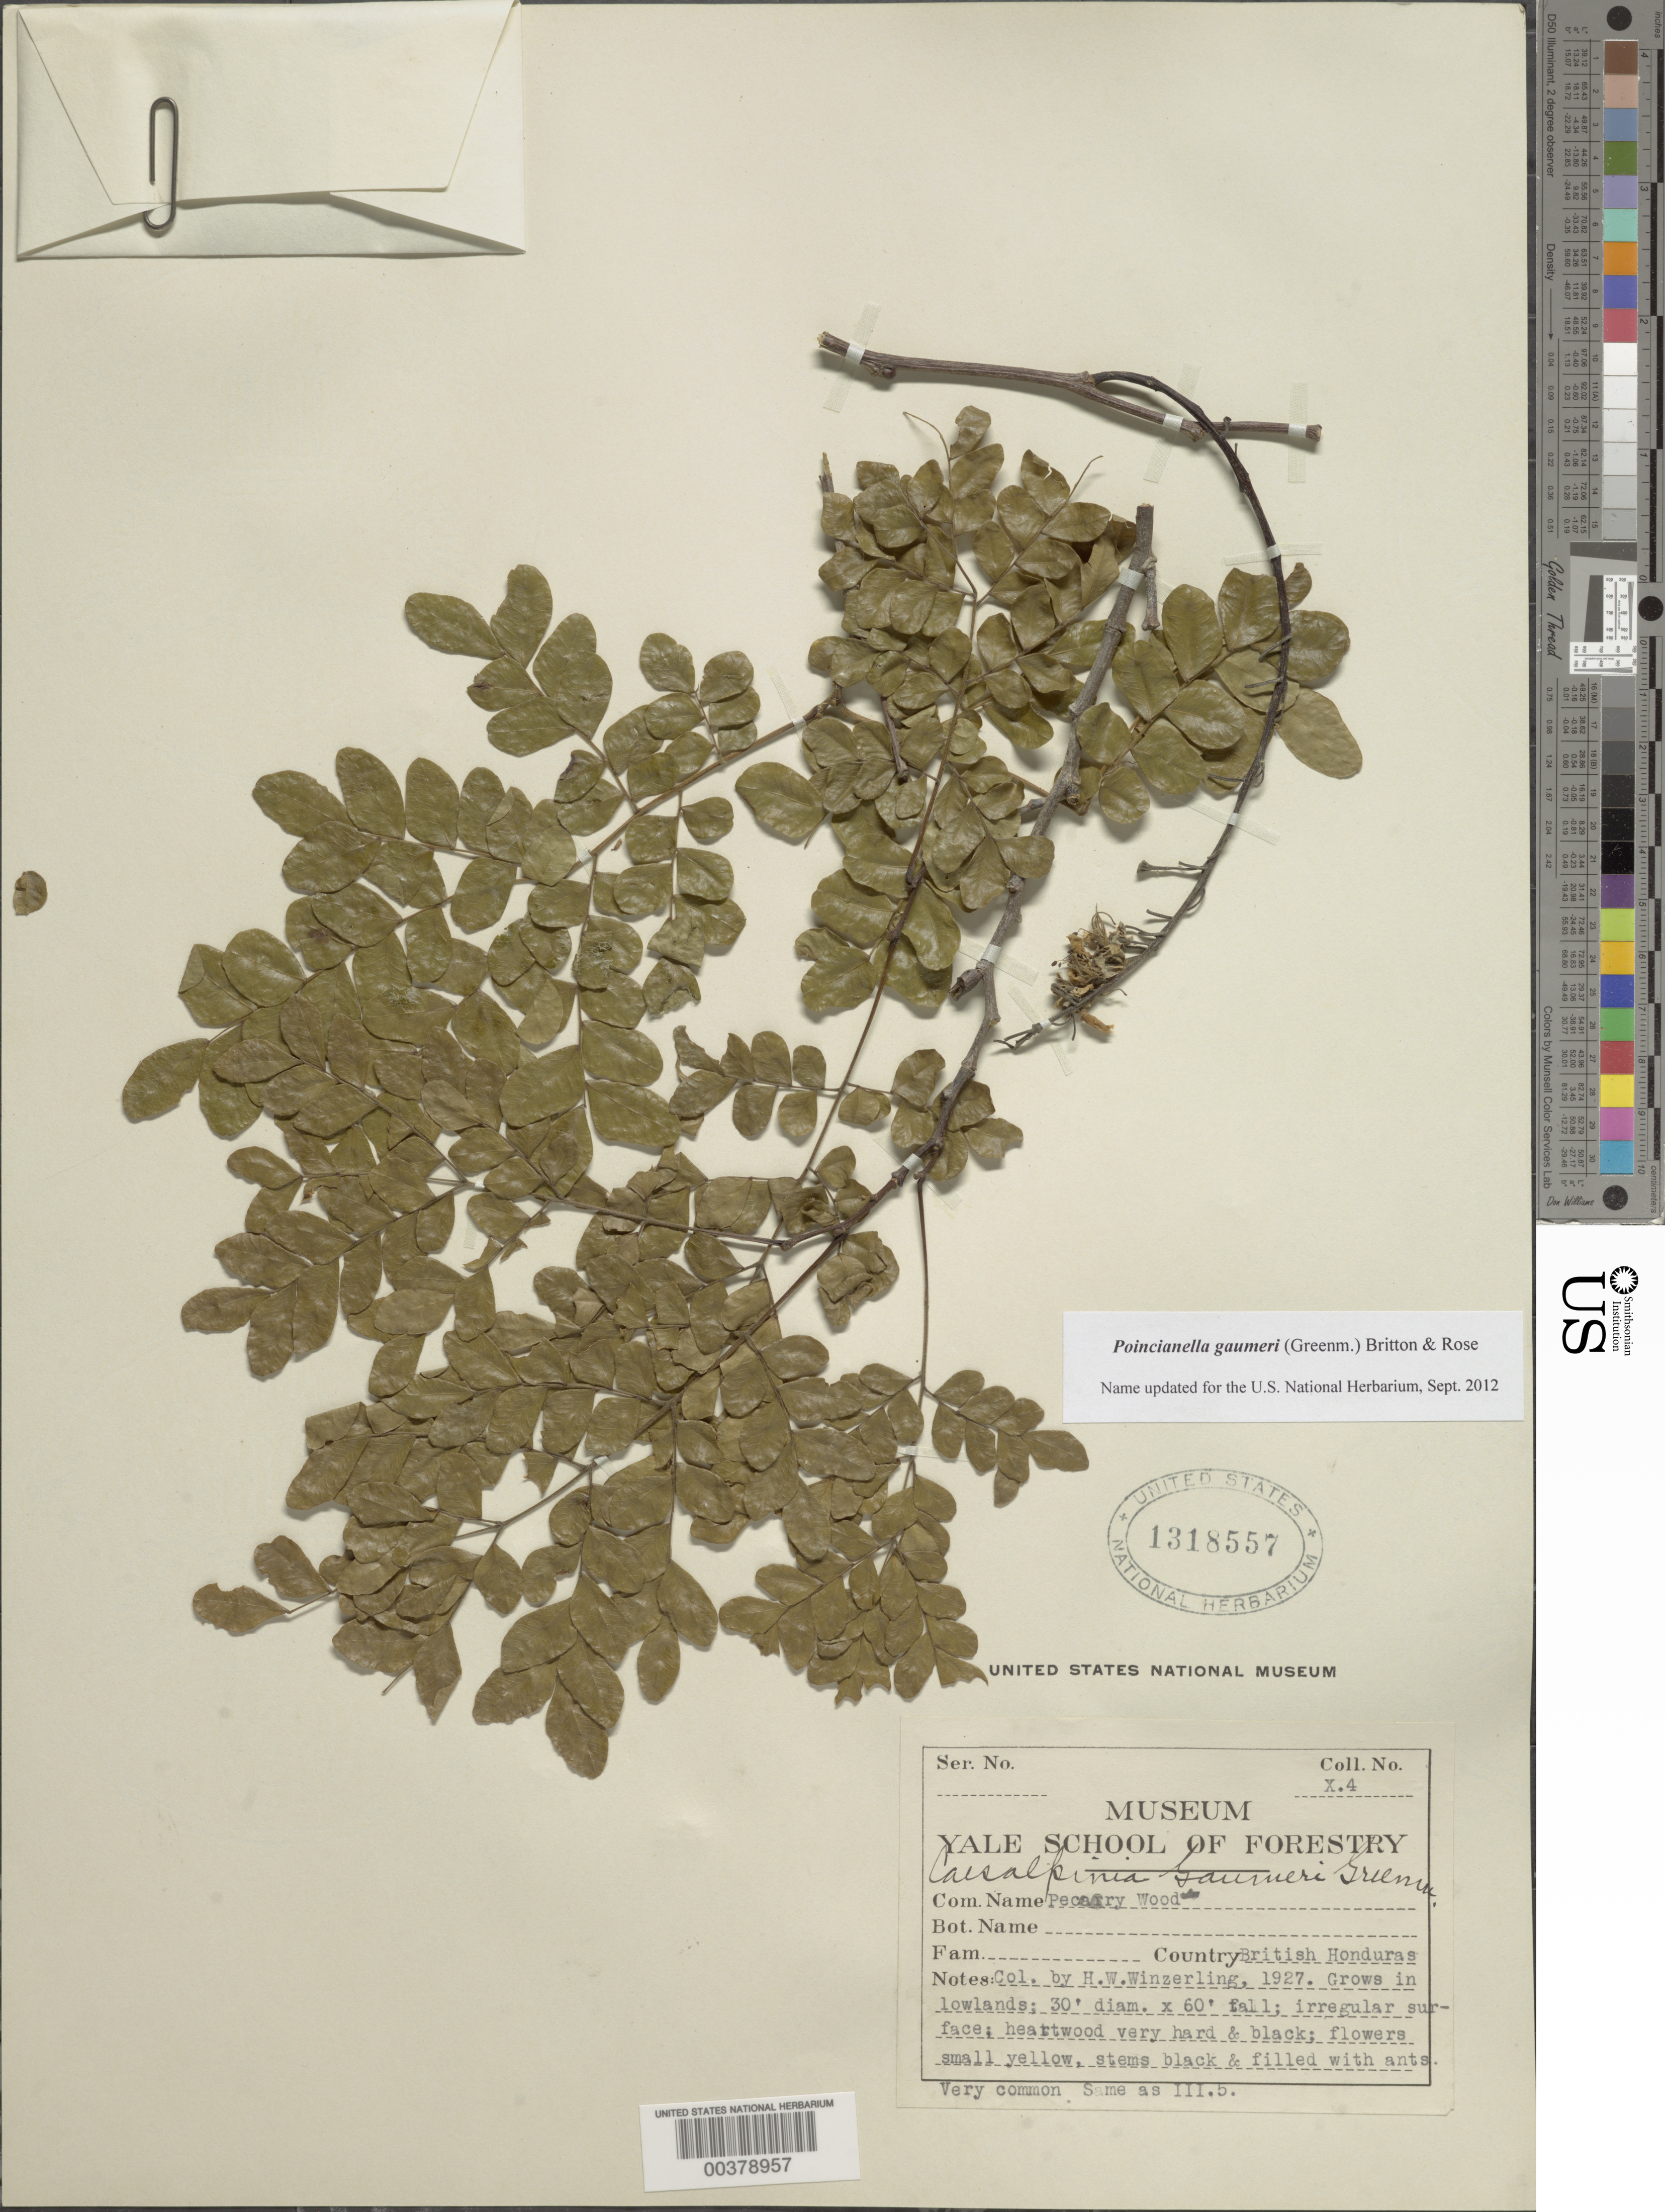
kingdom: Plantae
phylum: Tracheophyta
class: Magnoliopsida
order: Fabales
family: Fabaceae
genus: Cenostigma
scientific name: Cenostigma gaumeri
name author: (Greenm.) Gagnon & G.P. Lewis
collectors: H. Winzerling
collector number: X4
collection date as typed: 1927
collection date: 1927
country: Belize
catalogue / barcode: US 1318557